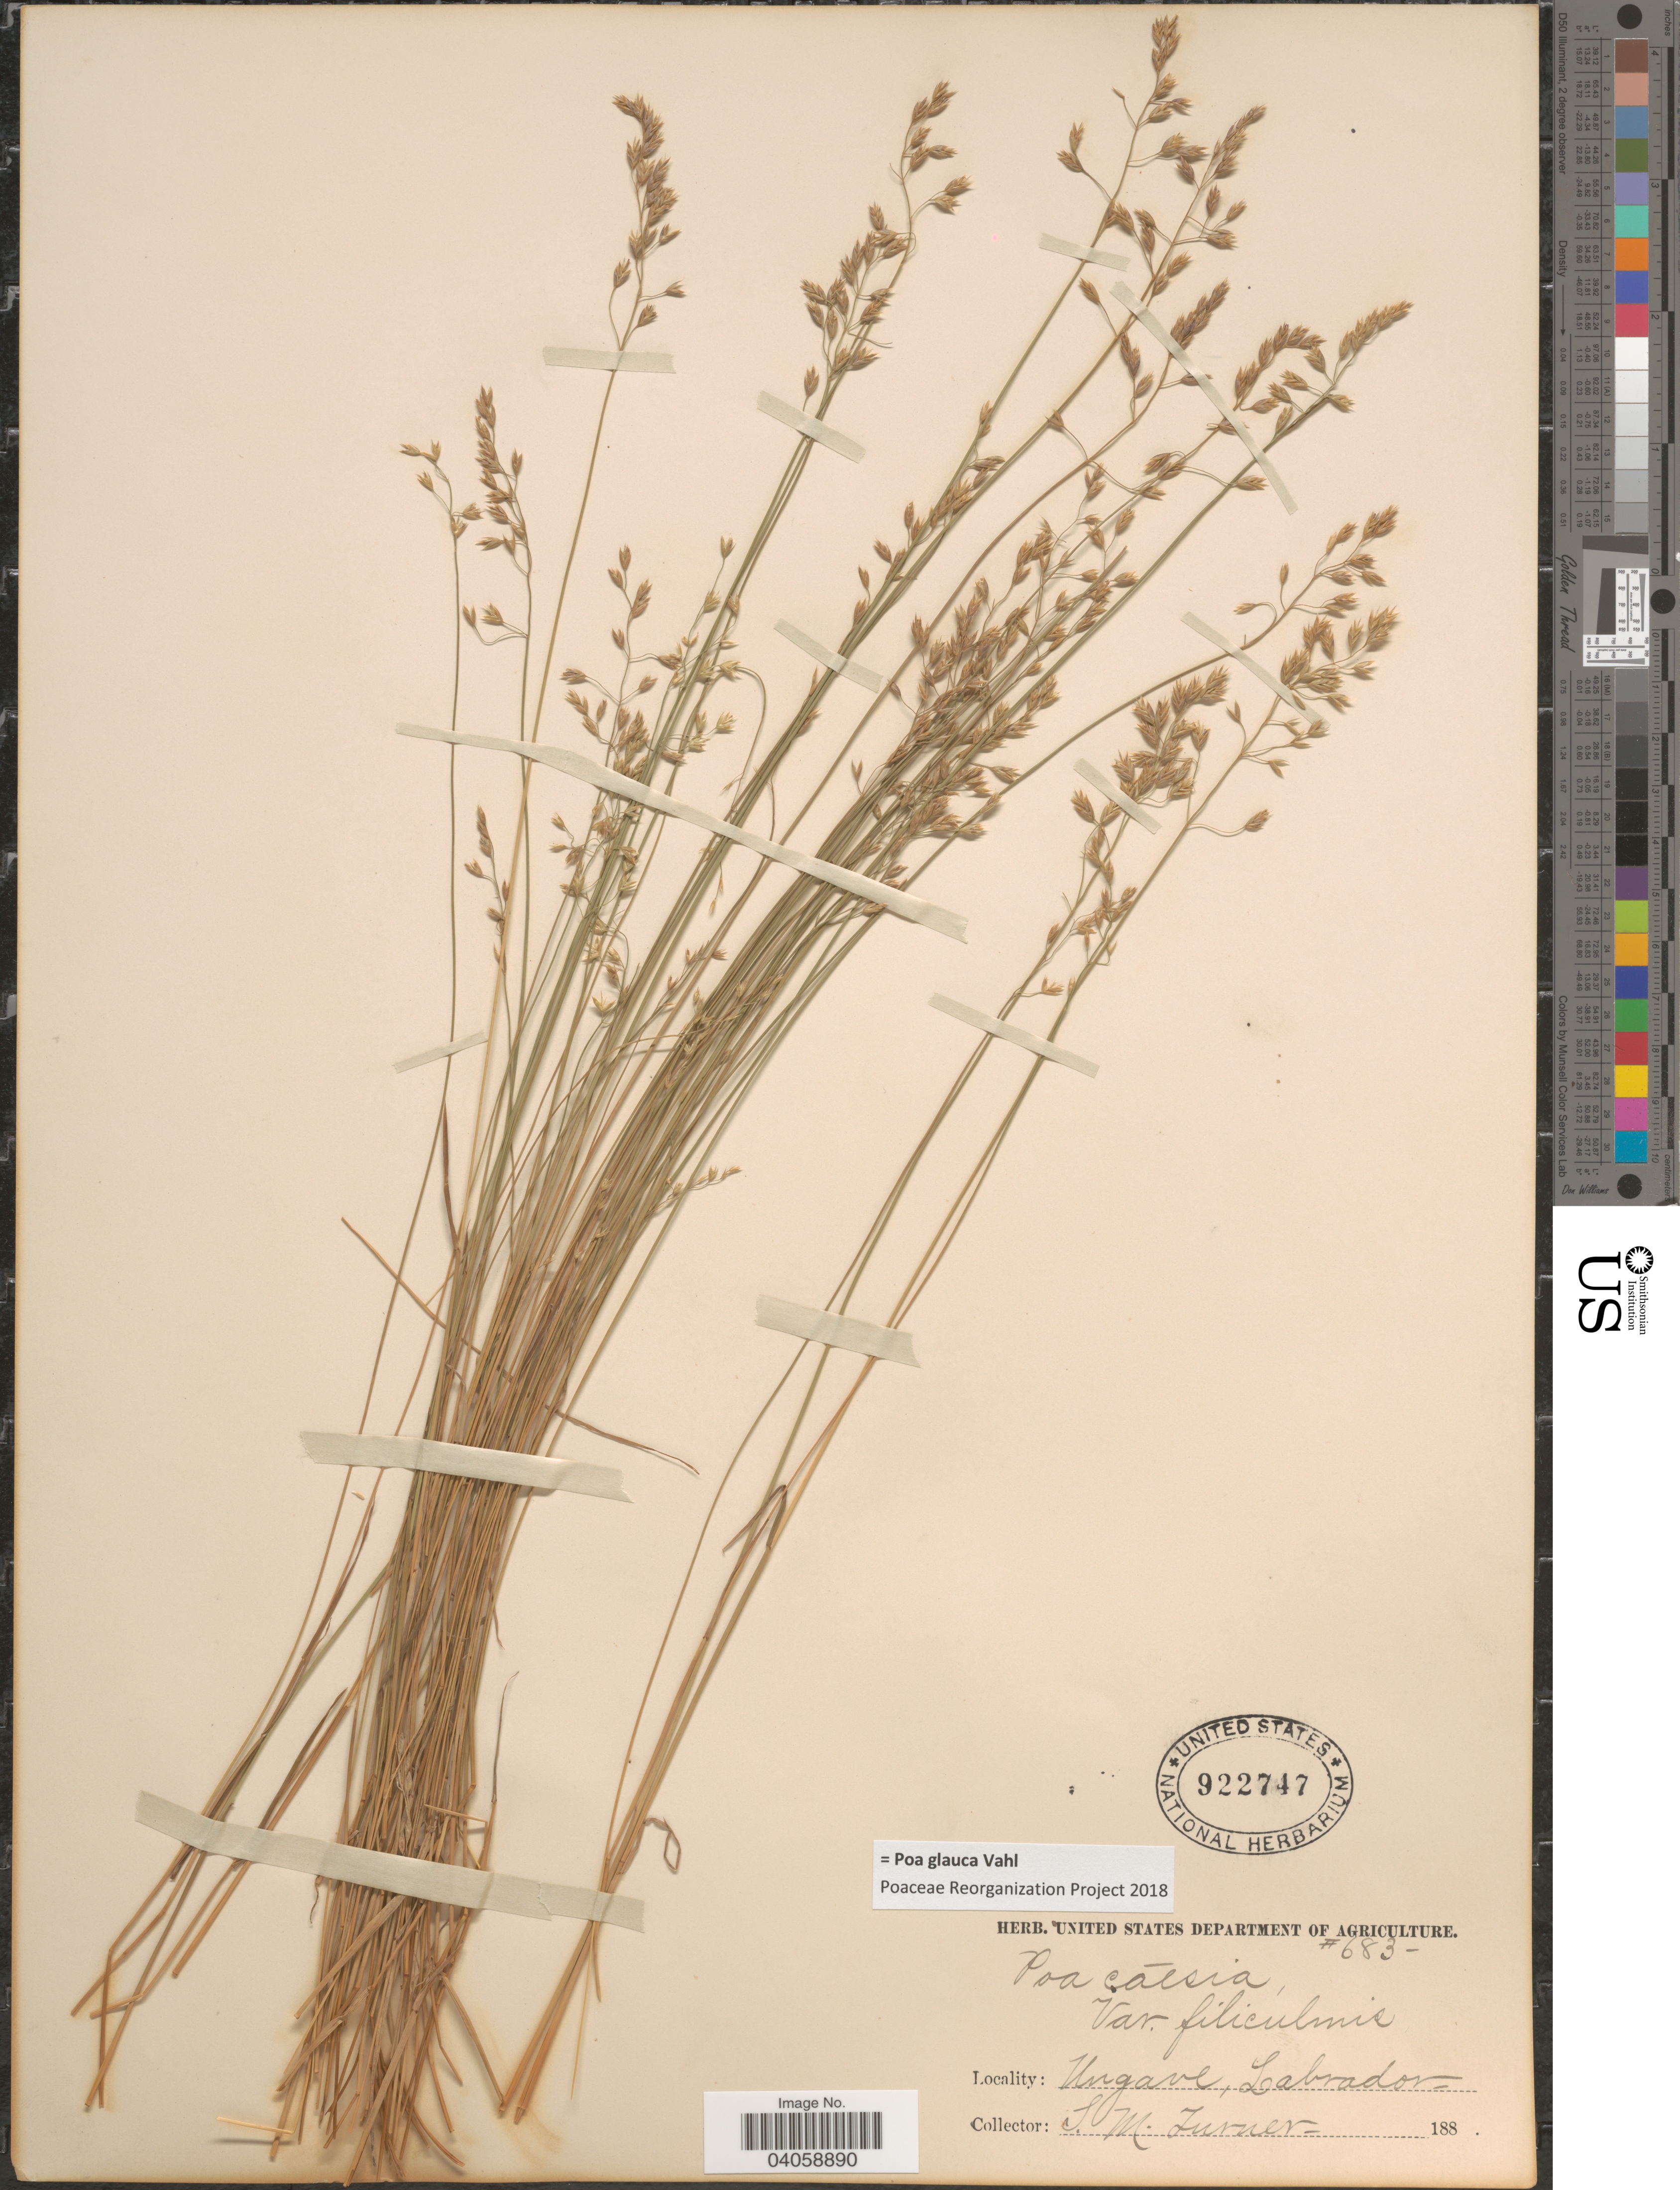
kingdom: Plantae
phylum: Tracheophyta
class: Liliopsida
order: Poales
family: Poaceae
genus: Poa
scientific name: Poa glauca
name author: Vahl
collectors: L. M. Turner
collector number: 683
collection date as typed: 188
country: Canada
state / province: Newfoundland and Labrador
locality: Ungave, Labrador.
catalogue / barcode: US 922747